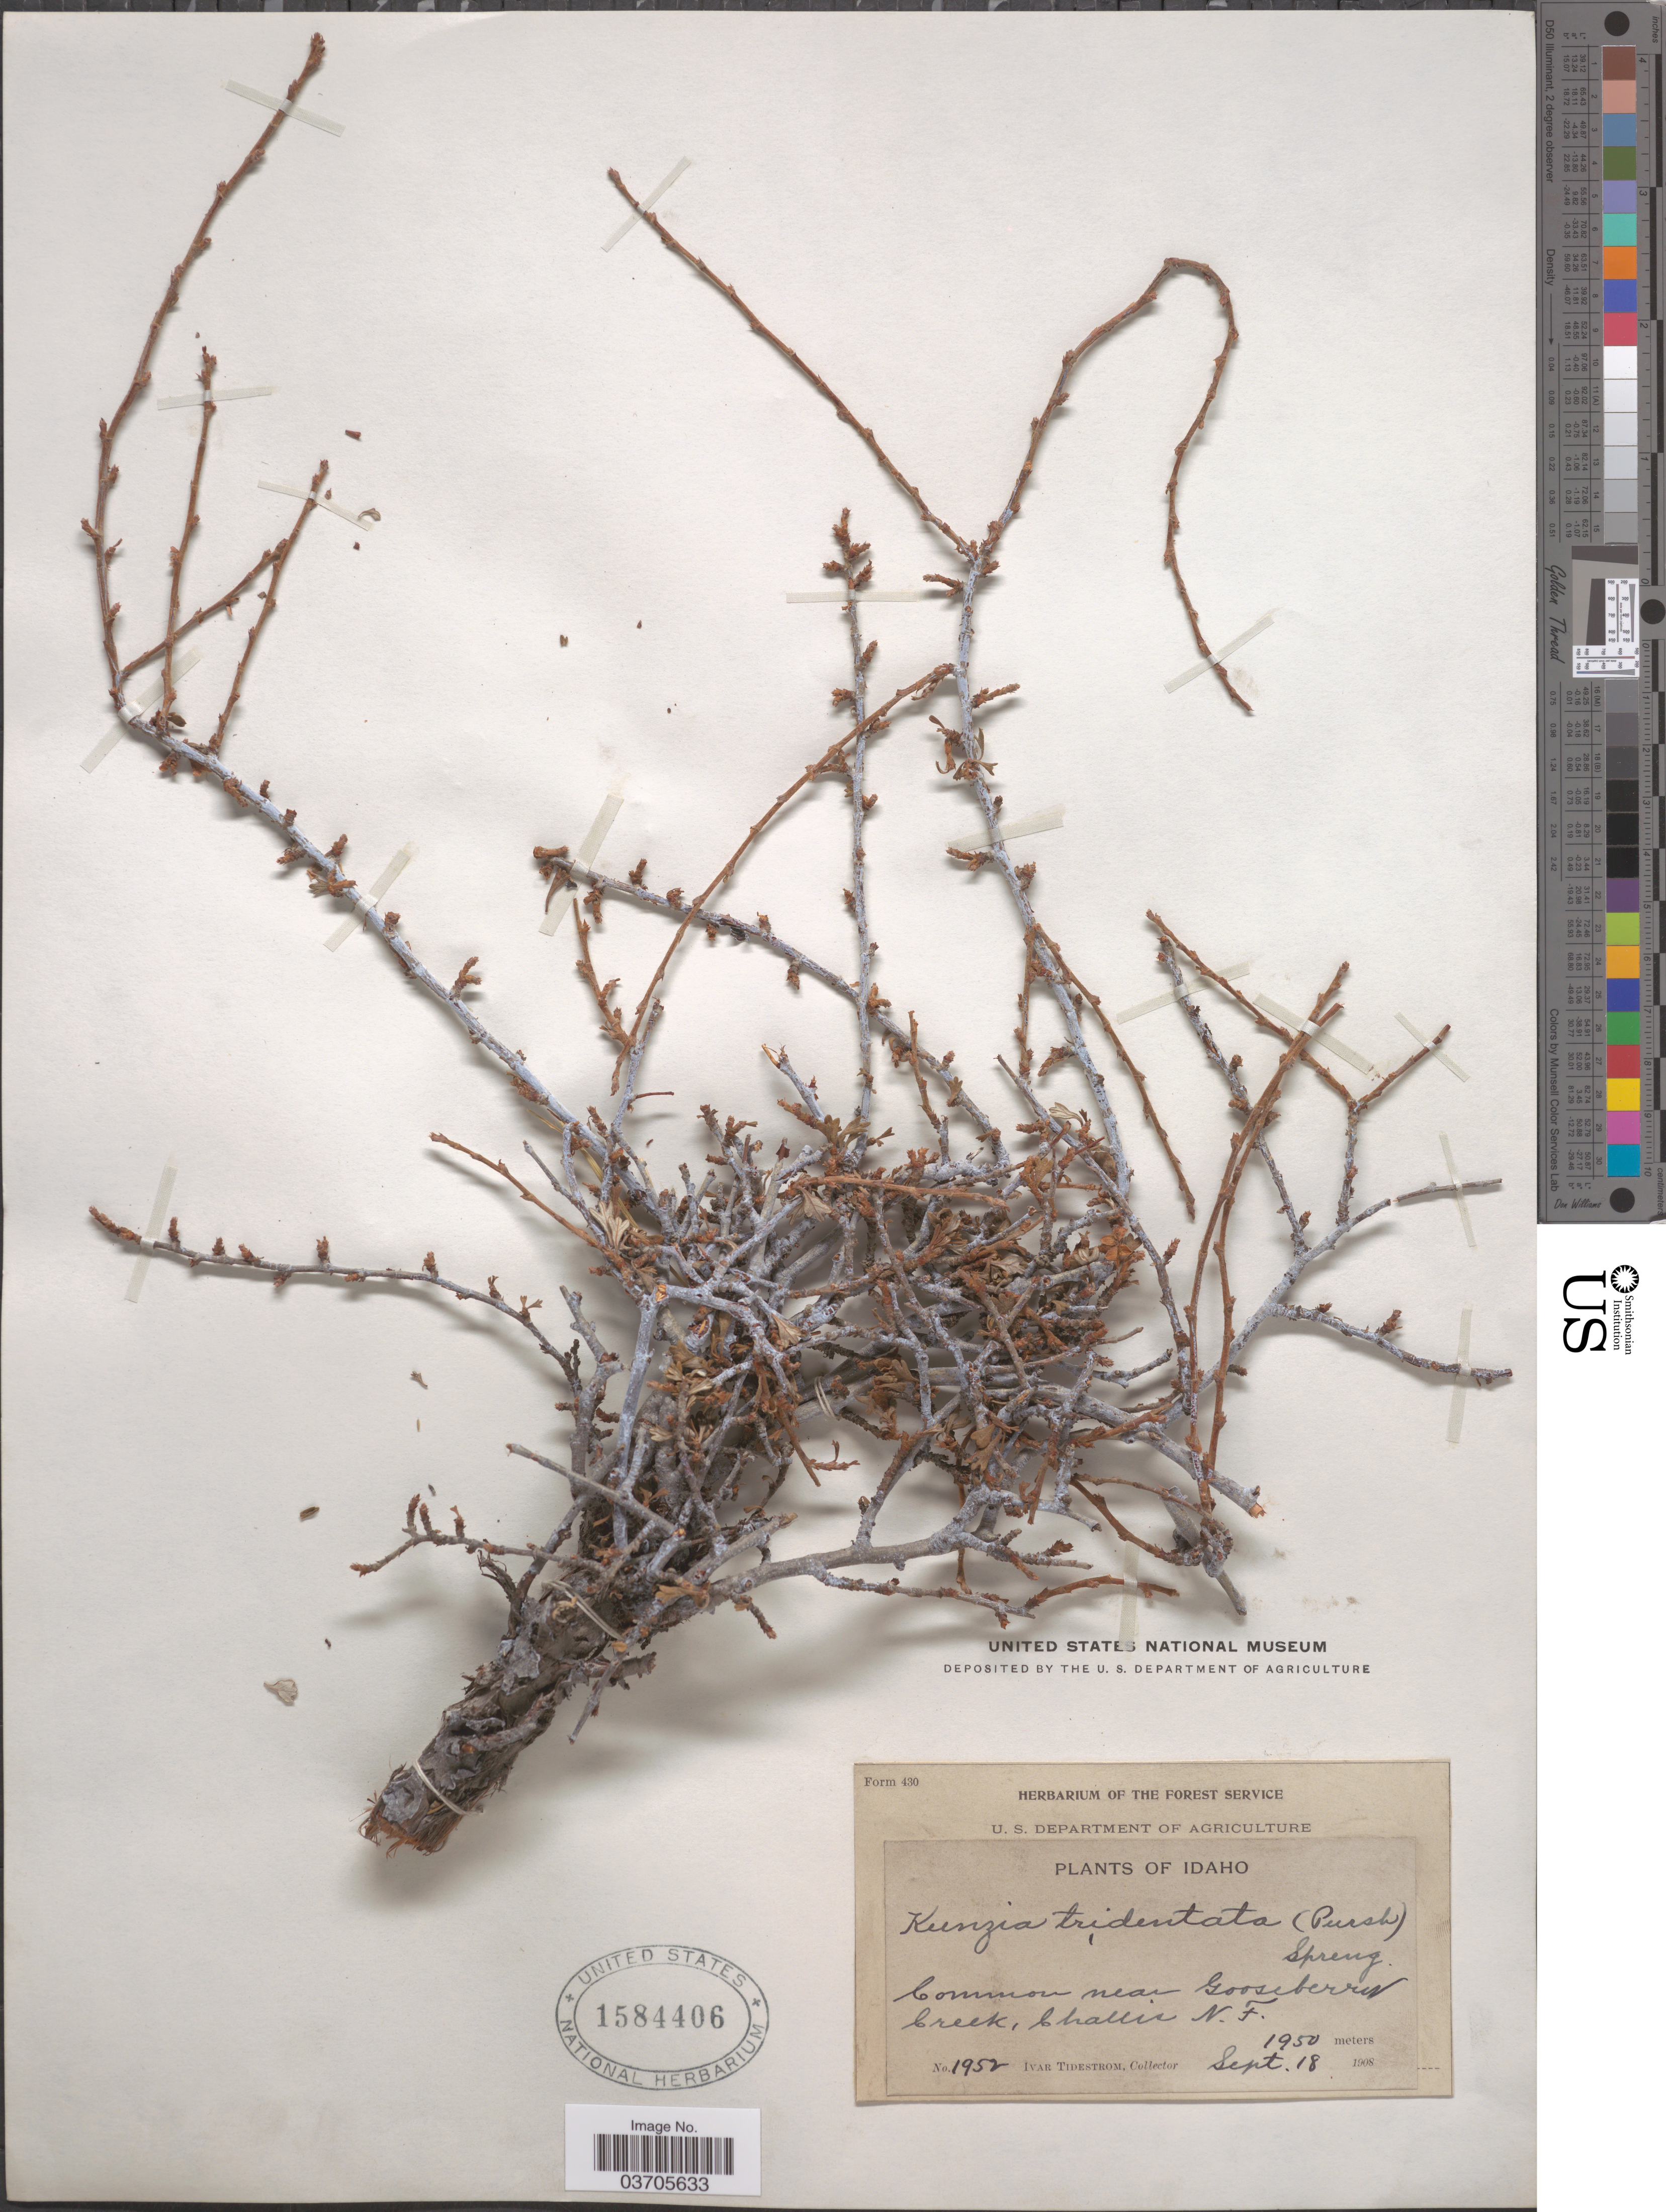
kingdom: Plantae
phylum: Tracheophyta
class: Magnoliopsida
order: Rosales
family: Rosaceae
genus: Purshia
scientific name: Purshia tridentata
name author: (Pursh) DC.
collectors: I. F. Tidestrom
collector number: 1952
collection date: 1908-09-18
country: United States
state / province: Idaho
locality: Near Gooseberry Creek, Challis N. F.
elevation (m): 1950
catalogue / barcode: US 1584406